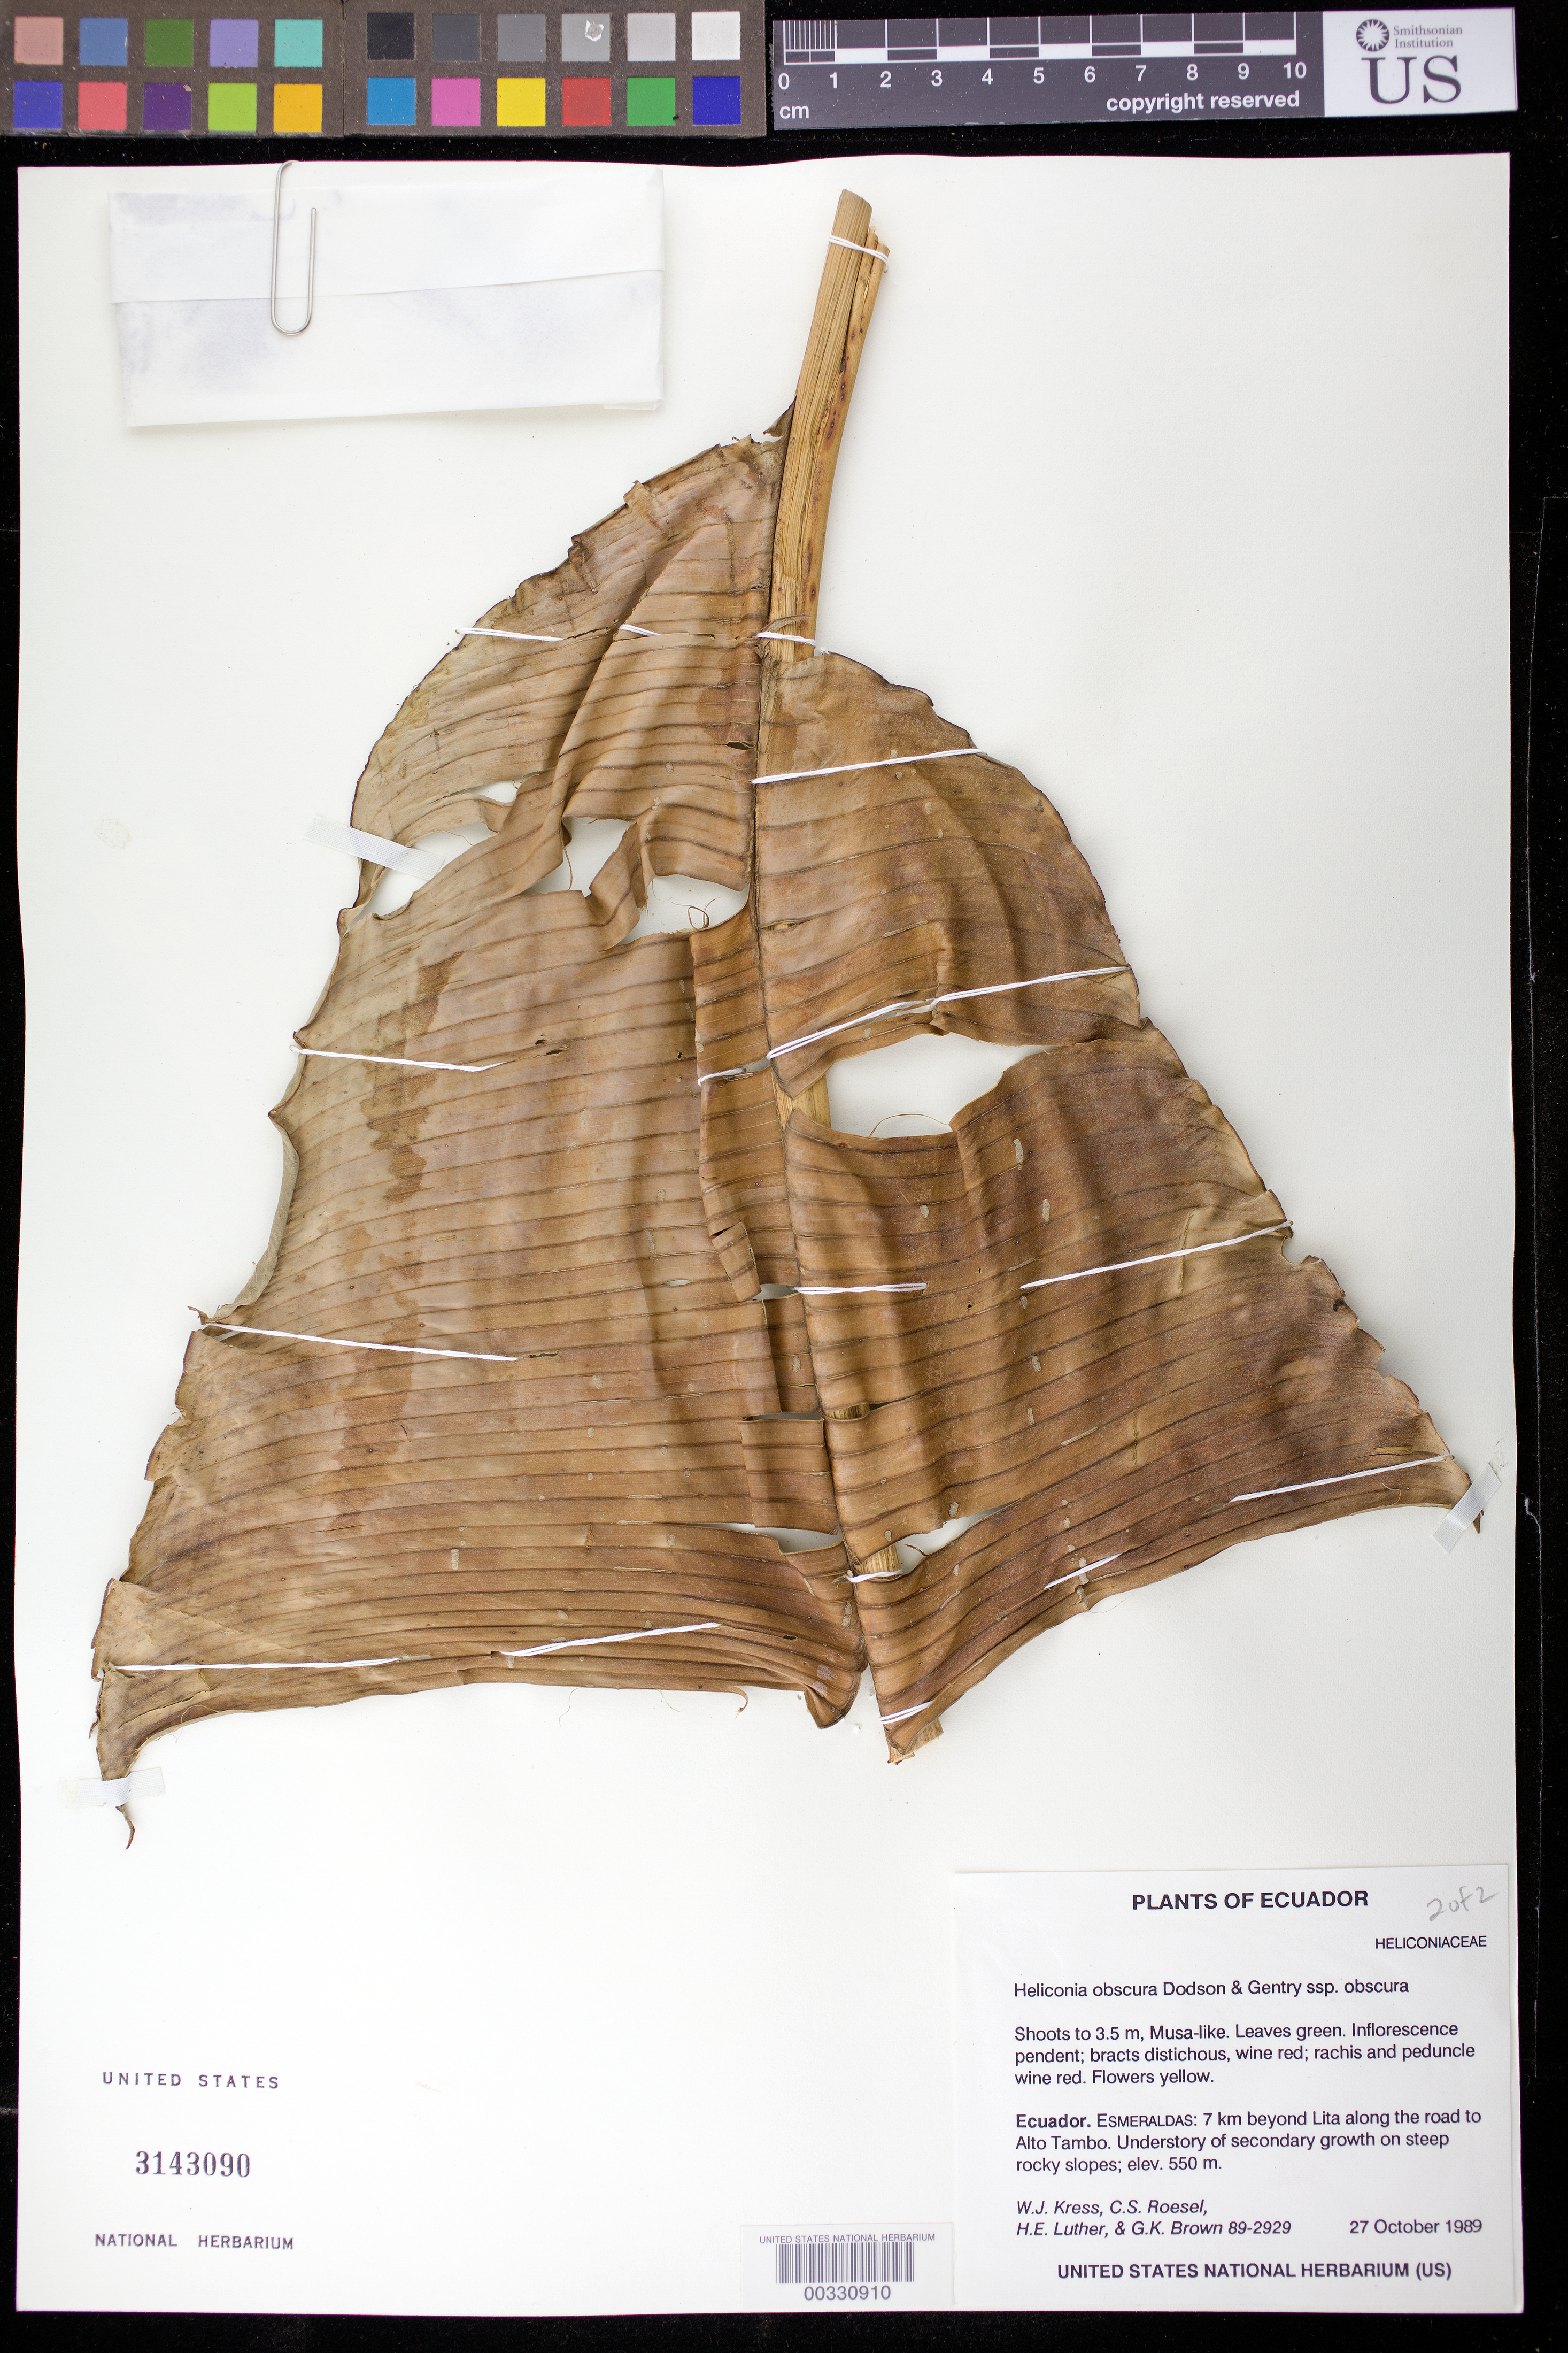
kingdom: Plantae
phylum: Tracheophyta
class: Liliopsida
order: Zingiberales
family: Heliconiaceae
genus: Heliconia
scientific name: Heliconia obscura subsp. obscura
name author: Dodson & Gentry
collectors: W. J. Kress, C. S. Roesel, Harry E. Luther & G. K. Brown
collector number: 89-2929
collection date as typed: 27 Oct 1989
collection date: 1989-10-27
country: Ecuador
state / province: Esmeraldas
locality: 7 km beyond Lita along road to Alto Tambo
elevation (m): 550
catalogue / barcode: US 3143090